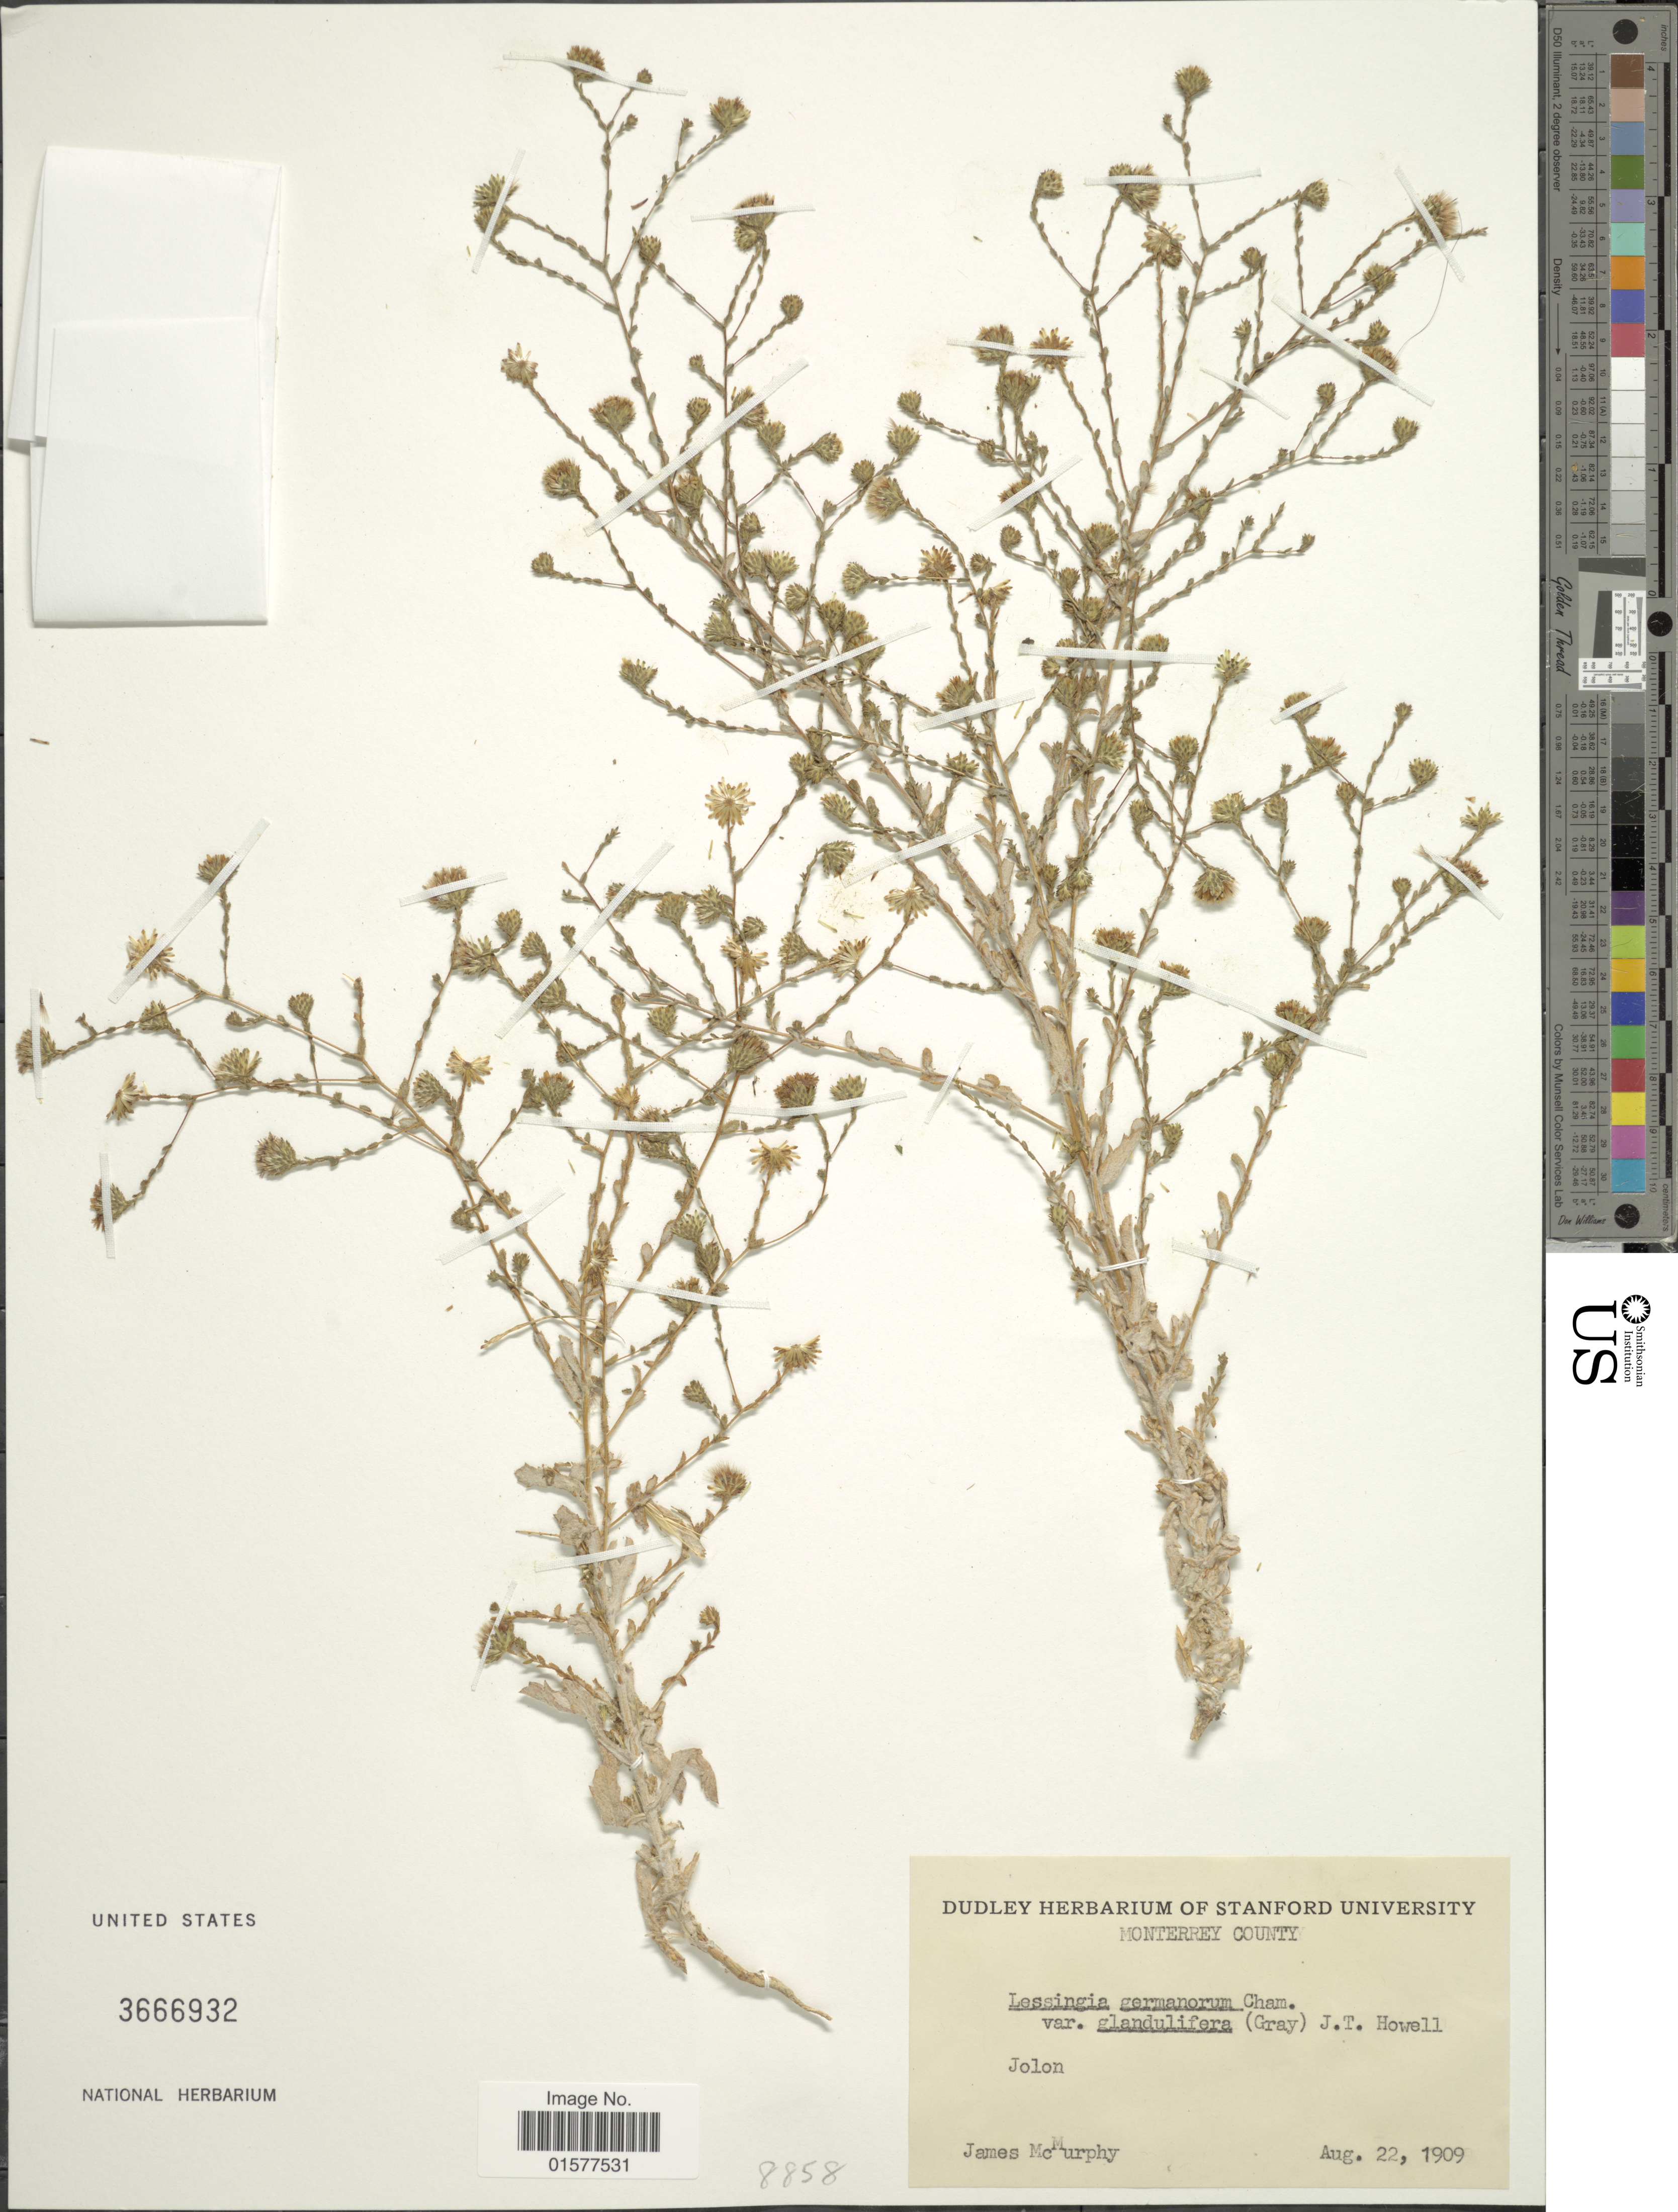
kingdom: Plantae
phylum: Tracheophyta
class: Magnoliopsida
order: Asterales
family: Asteraceae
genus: Lessingia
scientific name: Lessingia germanorum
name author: Cham.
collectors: J. McMurphy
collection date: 1909-08-22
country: United States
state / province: California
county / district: Monterey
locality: Monterrey County, Jolon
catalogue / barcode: US 3666932